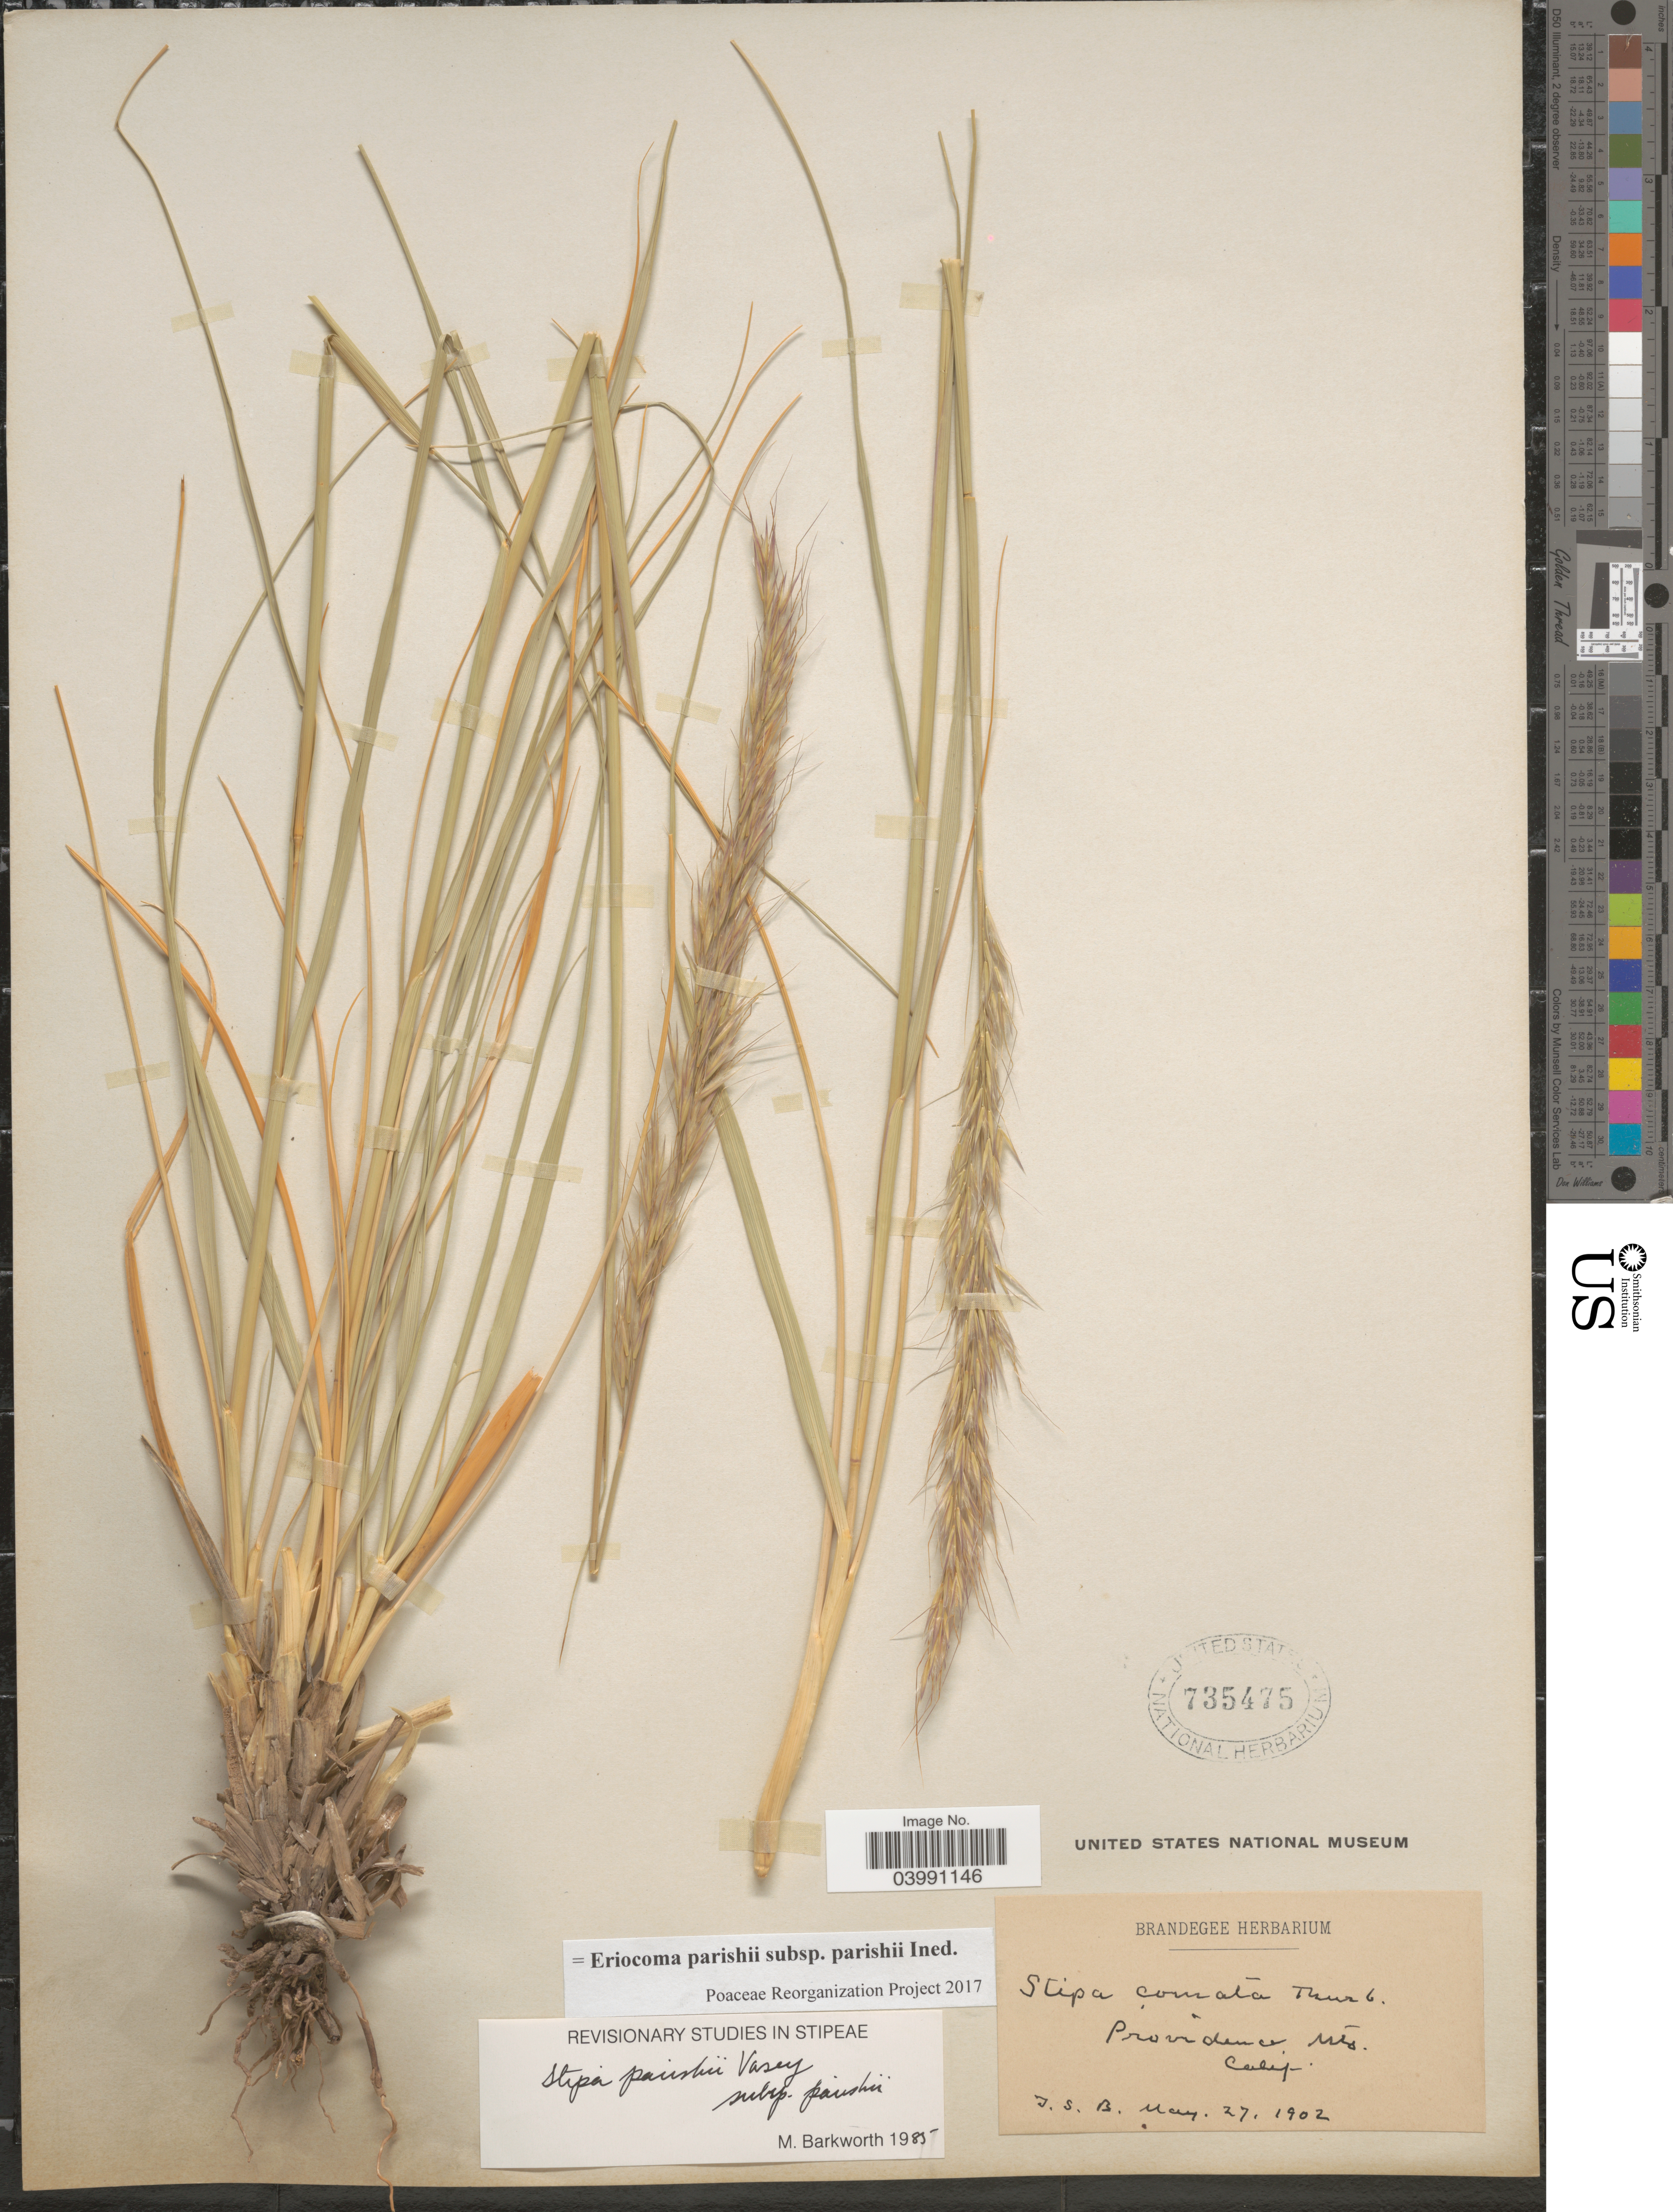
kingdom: Plantae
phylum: Tracheophyta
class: Liliopsida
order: Poales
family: Poaceae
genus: Eriocoma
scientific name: Eriocoma parishii subsp. parishii ined.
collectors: T. S. Brandegee (herbarium)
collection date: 1902-05-27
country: United States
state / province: California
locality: Providence Mts.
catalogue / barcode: US 735475